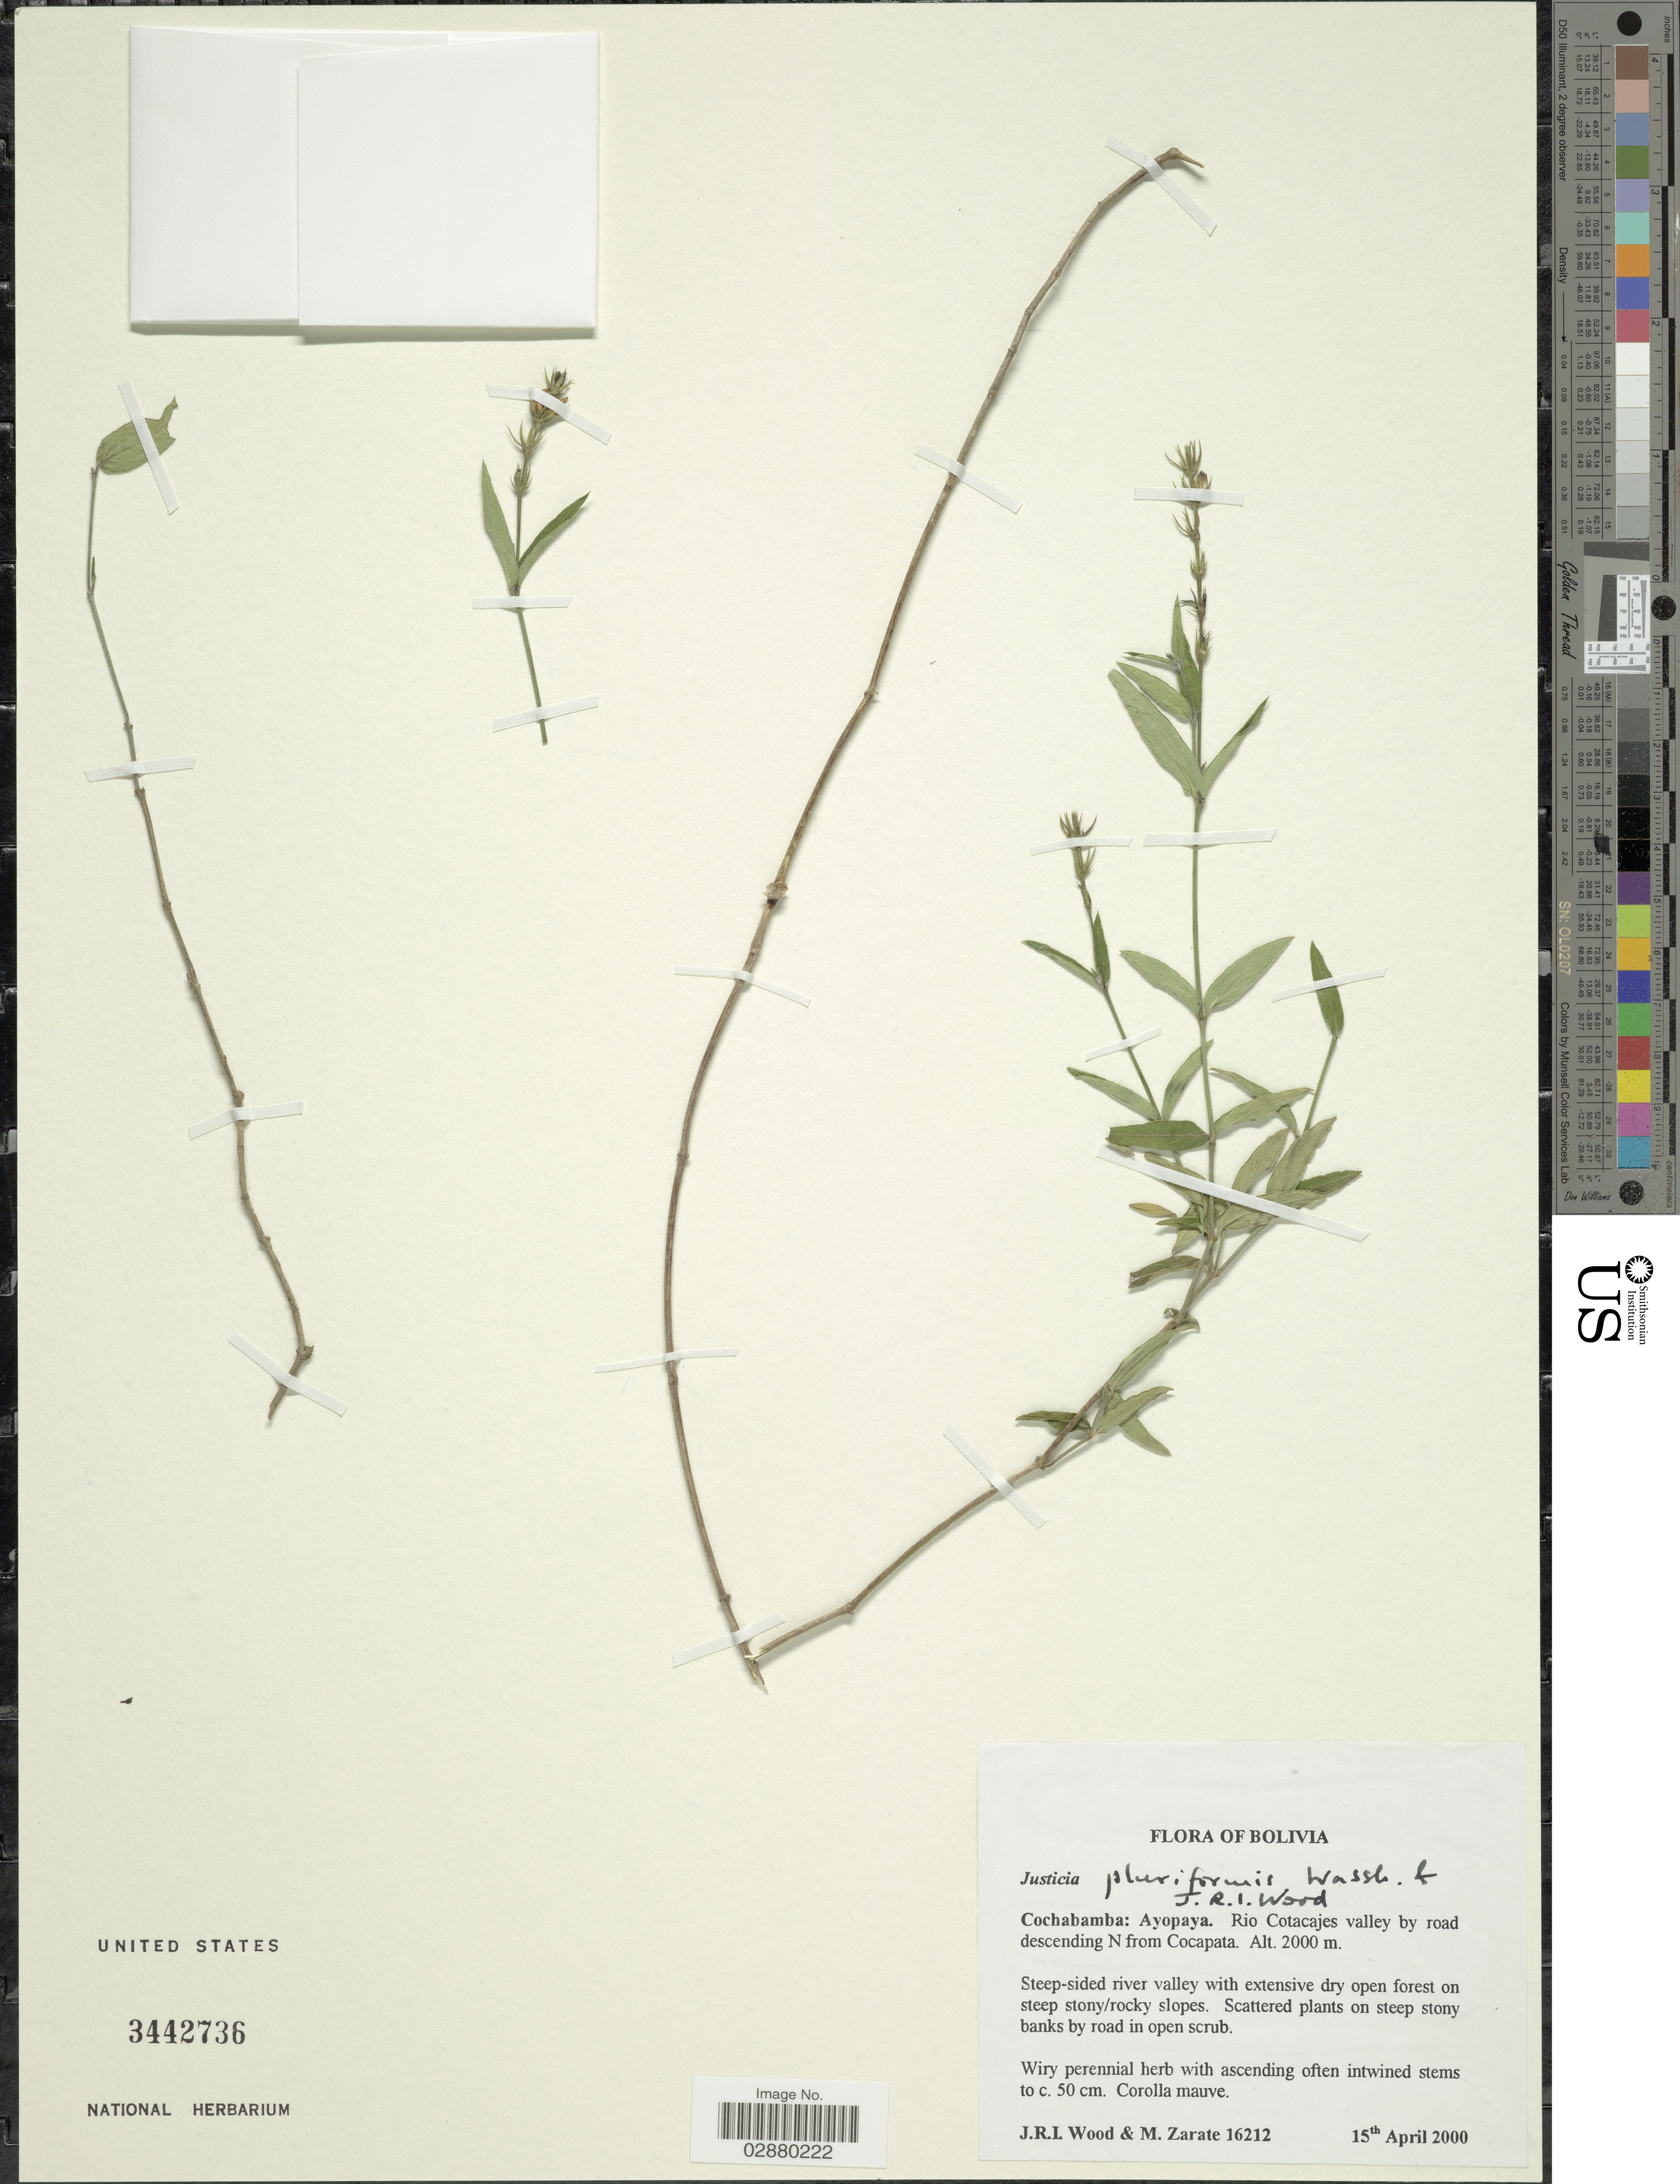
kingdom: Plantae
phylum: Tracheophyta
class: Magnoliopsida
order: Lamiales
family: Acanthaceae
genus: Justicia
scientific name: Justicia pluriformis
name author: Wassh. & J.R.I. Wood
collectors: J. R. I. Wood & M. Zárate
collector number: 16212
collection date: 2000-04-15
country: Bolivia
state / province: Cochabamba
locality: Ayopaya. Rio Cotacajes valley by road descending N from Cocapata.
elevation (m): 2000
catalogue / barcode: US 3442736